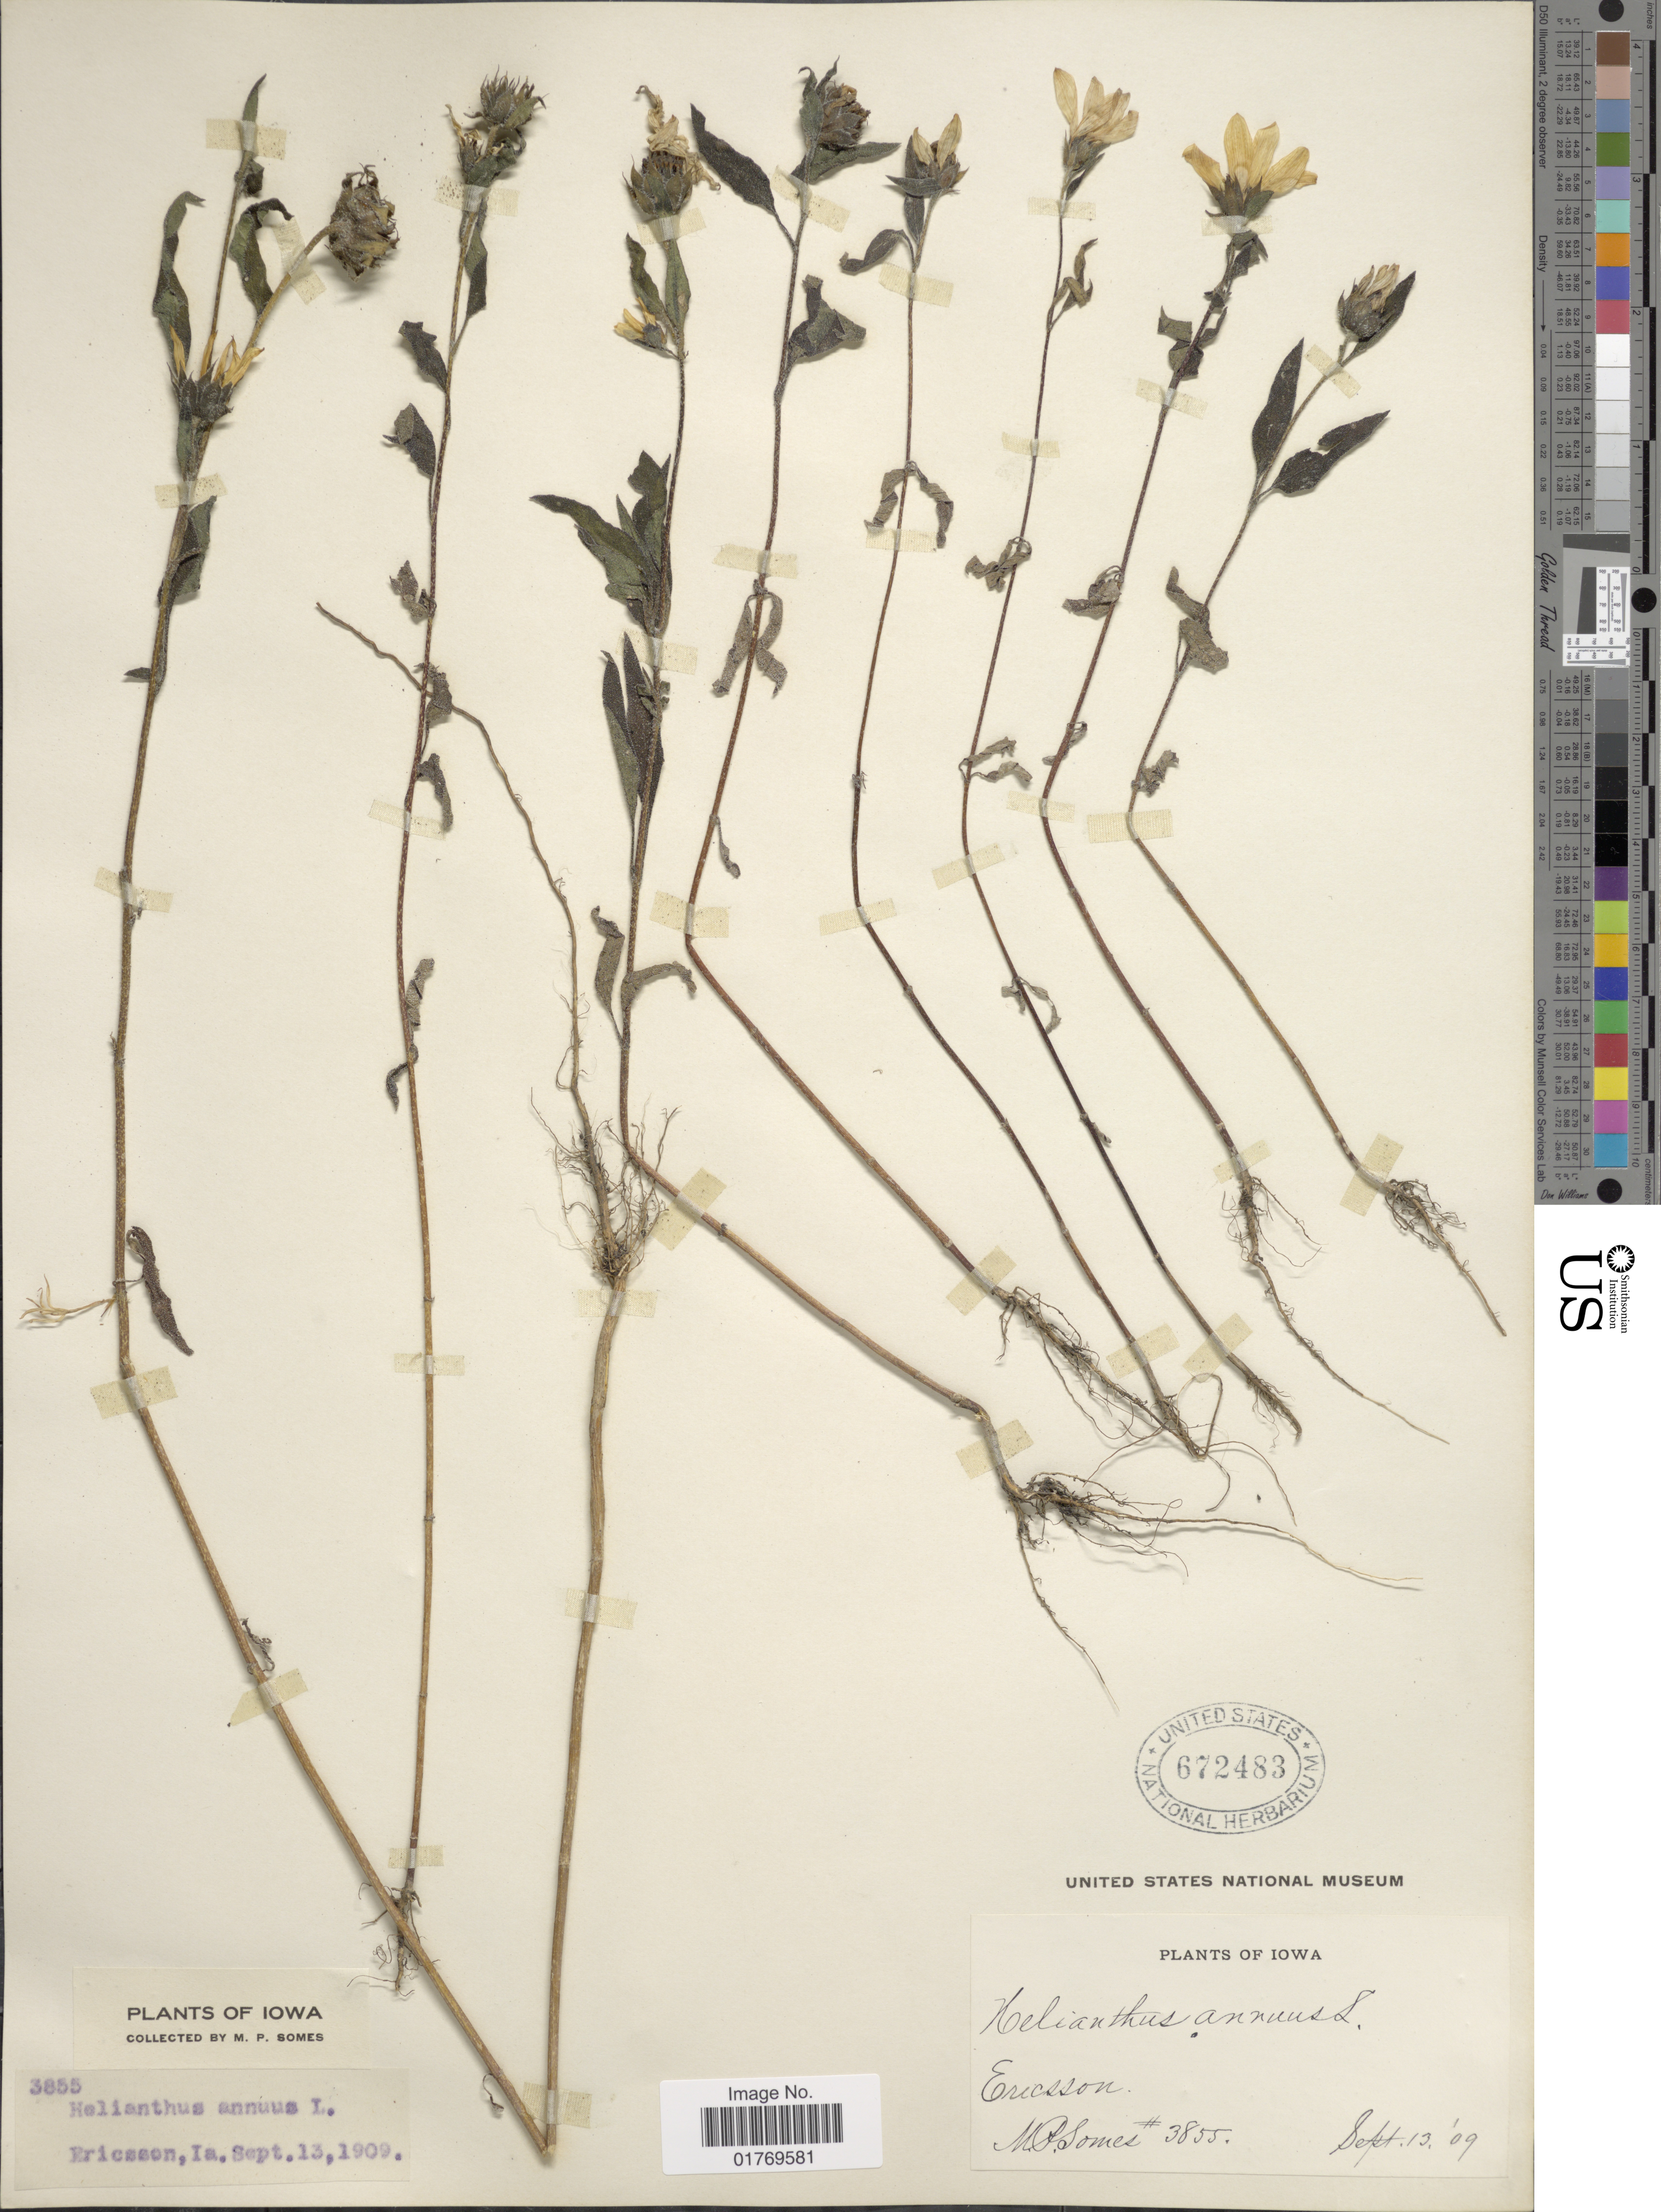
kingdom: Plantae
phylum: Tracheophyta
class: Magnoliopsida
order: Asterales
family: Asteraceae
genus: Helianthus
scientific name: Helianthus annuus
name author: L.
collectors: M. P. Jones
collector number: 3855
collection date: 1909-09-13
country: United States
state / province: Iowa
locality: Ericsson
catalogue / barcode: US 672483